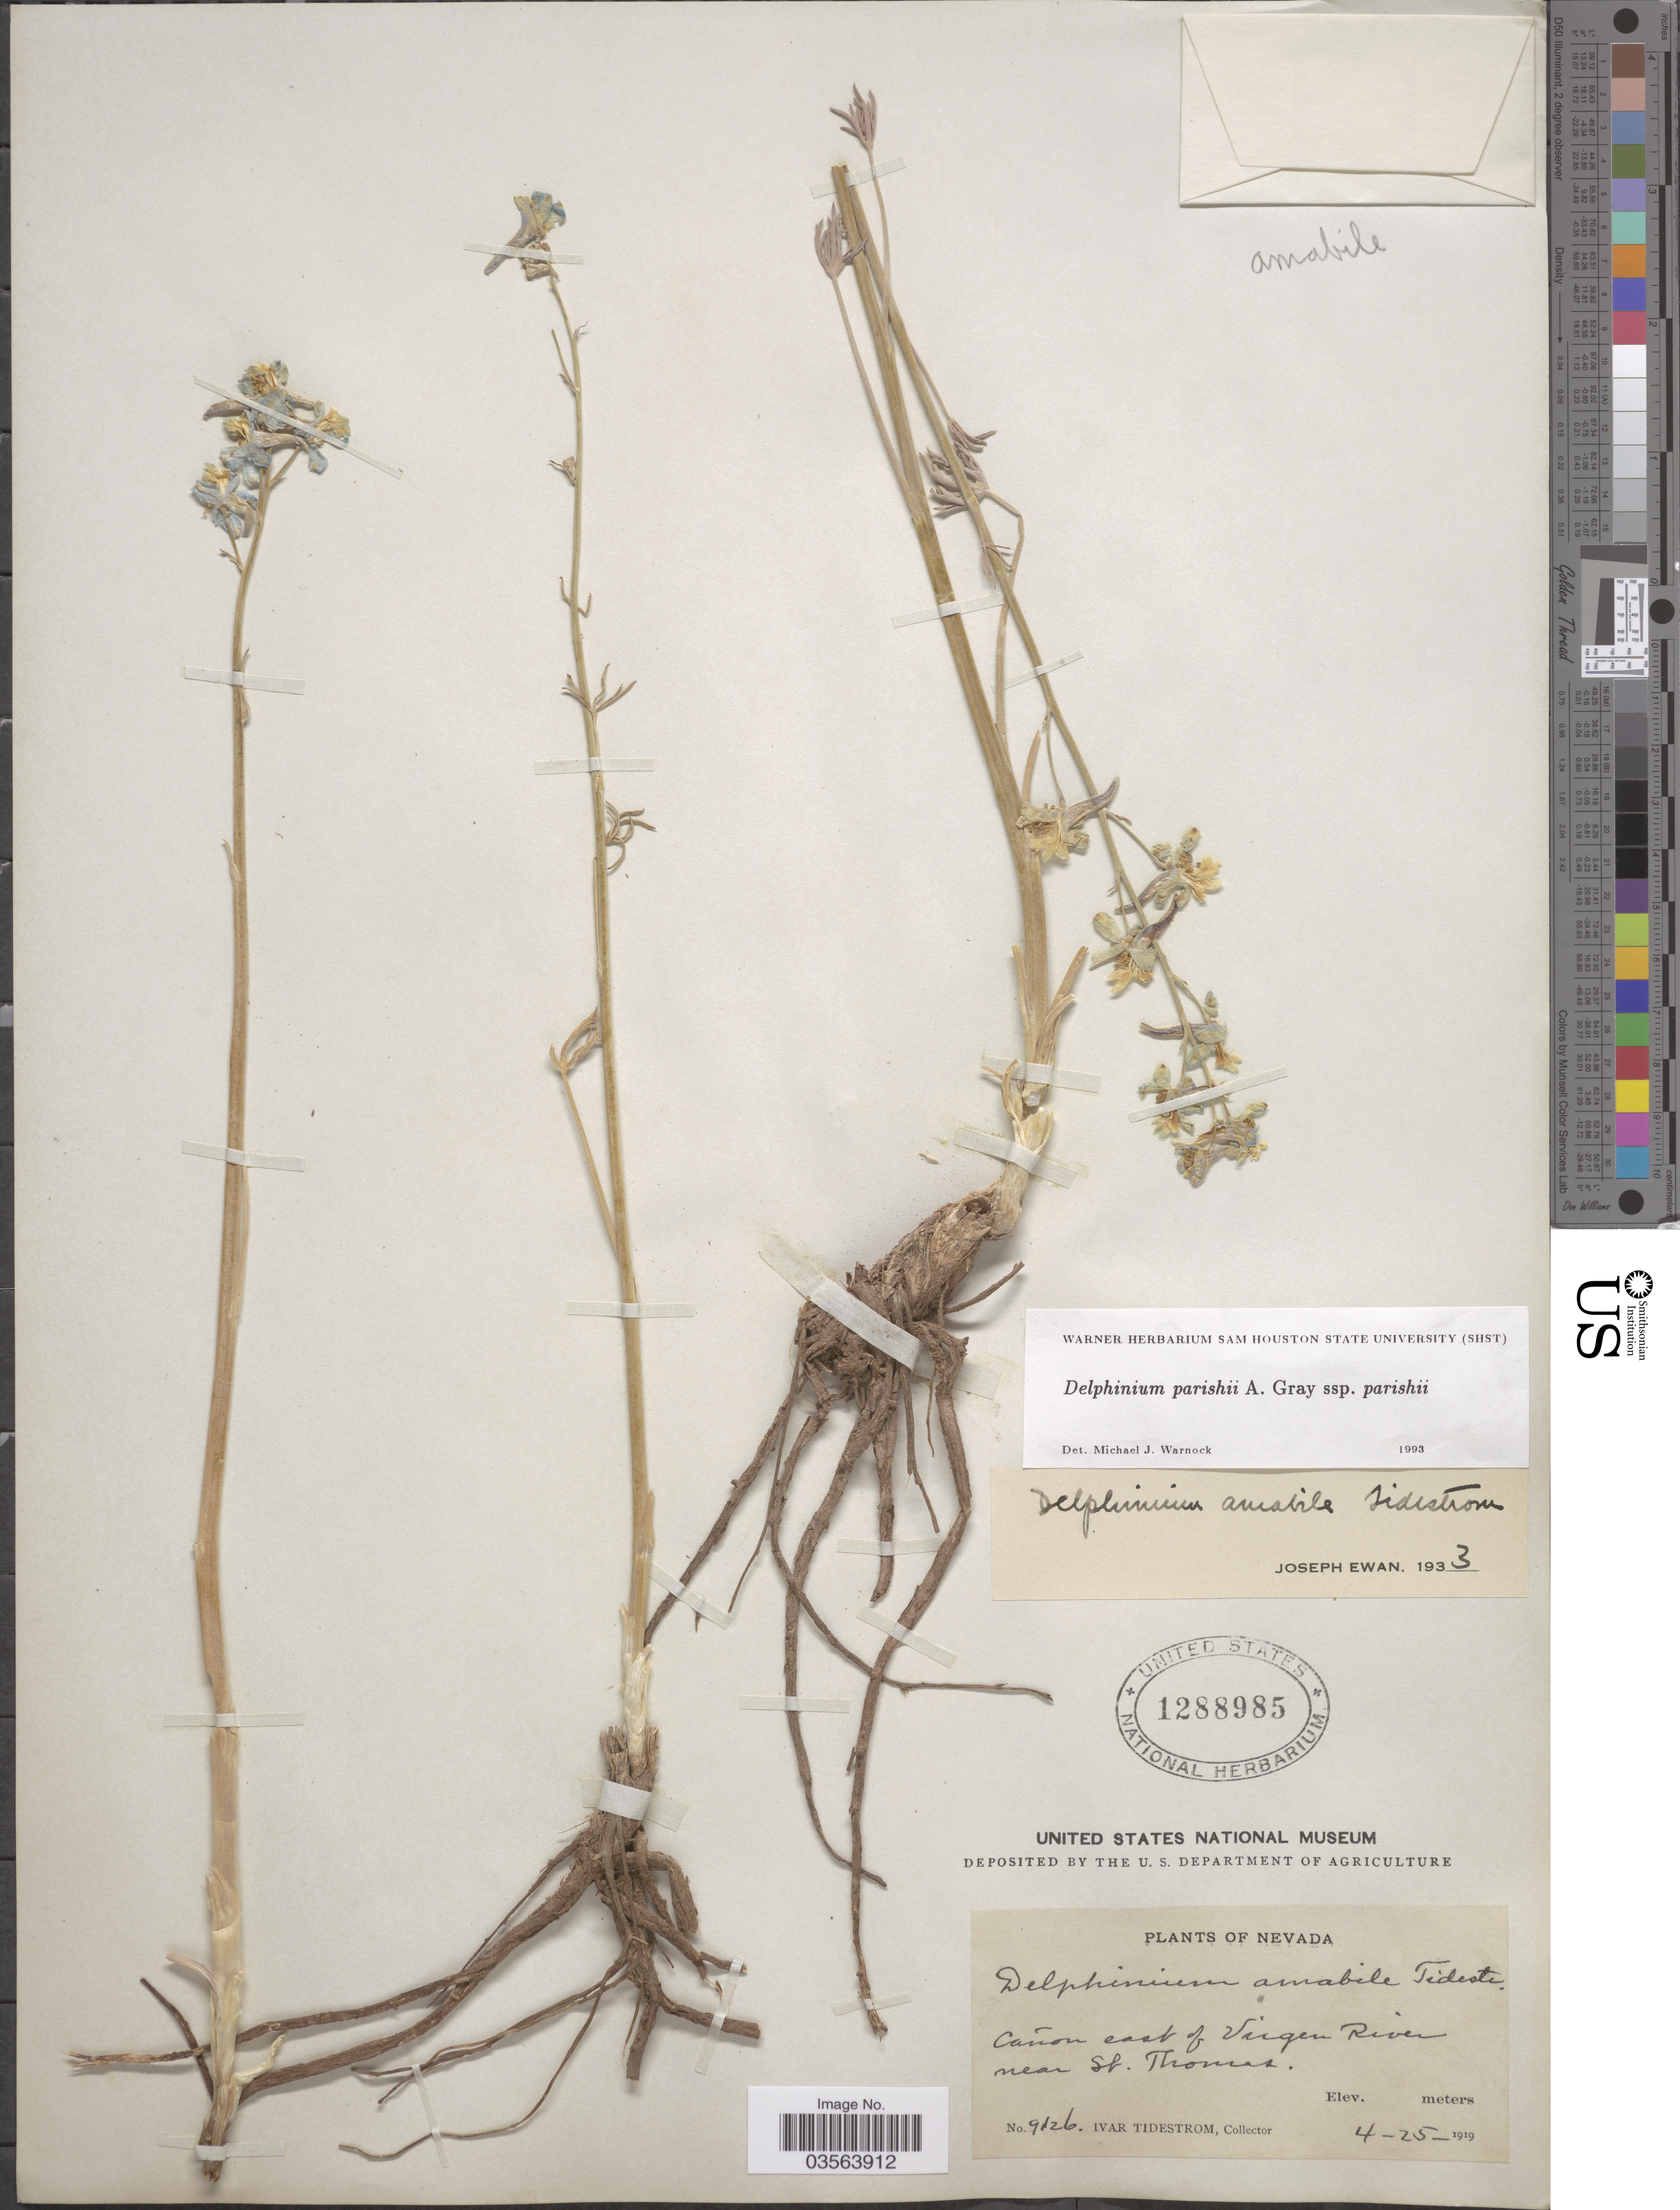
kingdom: Plantae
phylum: Tracheophyta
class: Magnoliopsida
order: Ranunculales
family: Ranunculaceae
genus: Delphinium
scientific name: Delphinium parishii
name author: A. Gray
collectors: I. F. Tidestrom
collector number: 9126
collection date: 1919-04-25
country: United States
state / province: Nevada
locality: Cañon east of Virgen River near St. Thomas.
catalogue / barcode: US 1288985